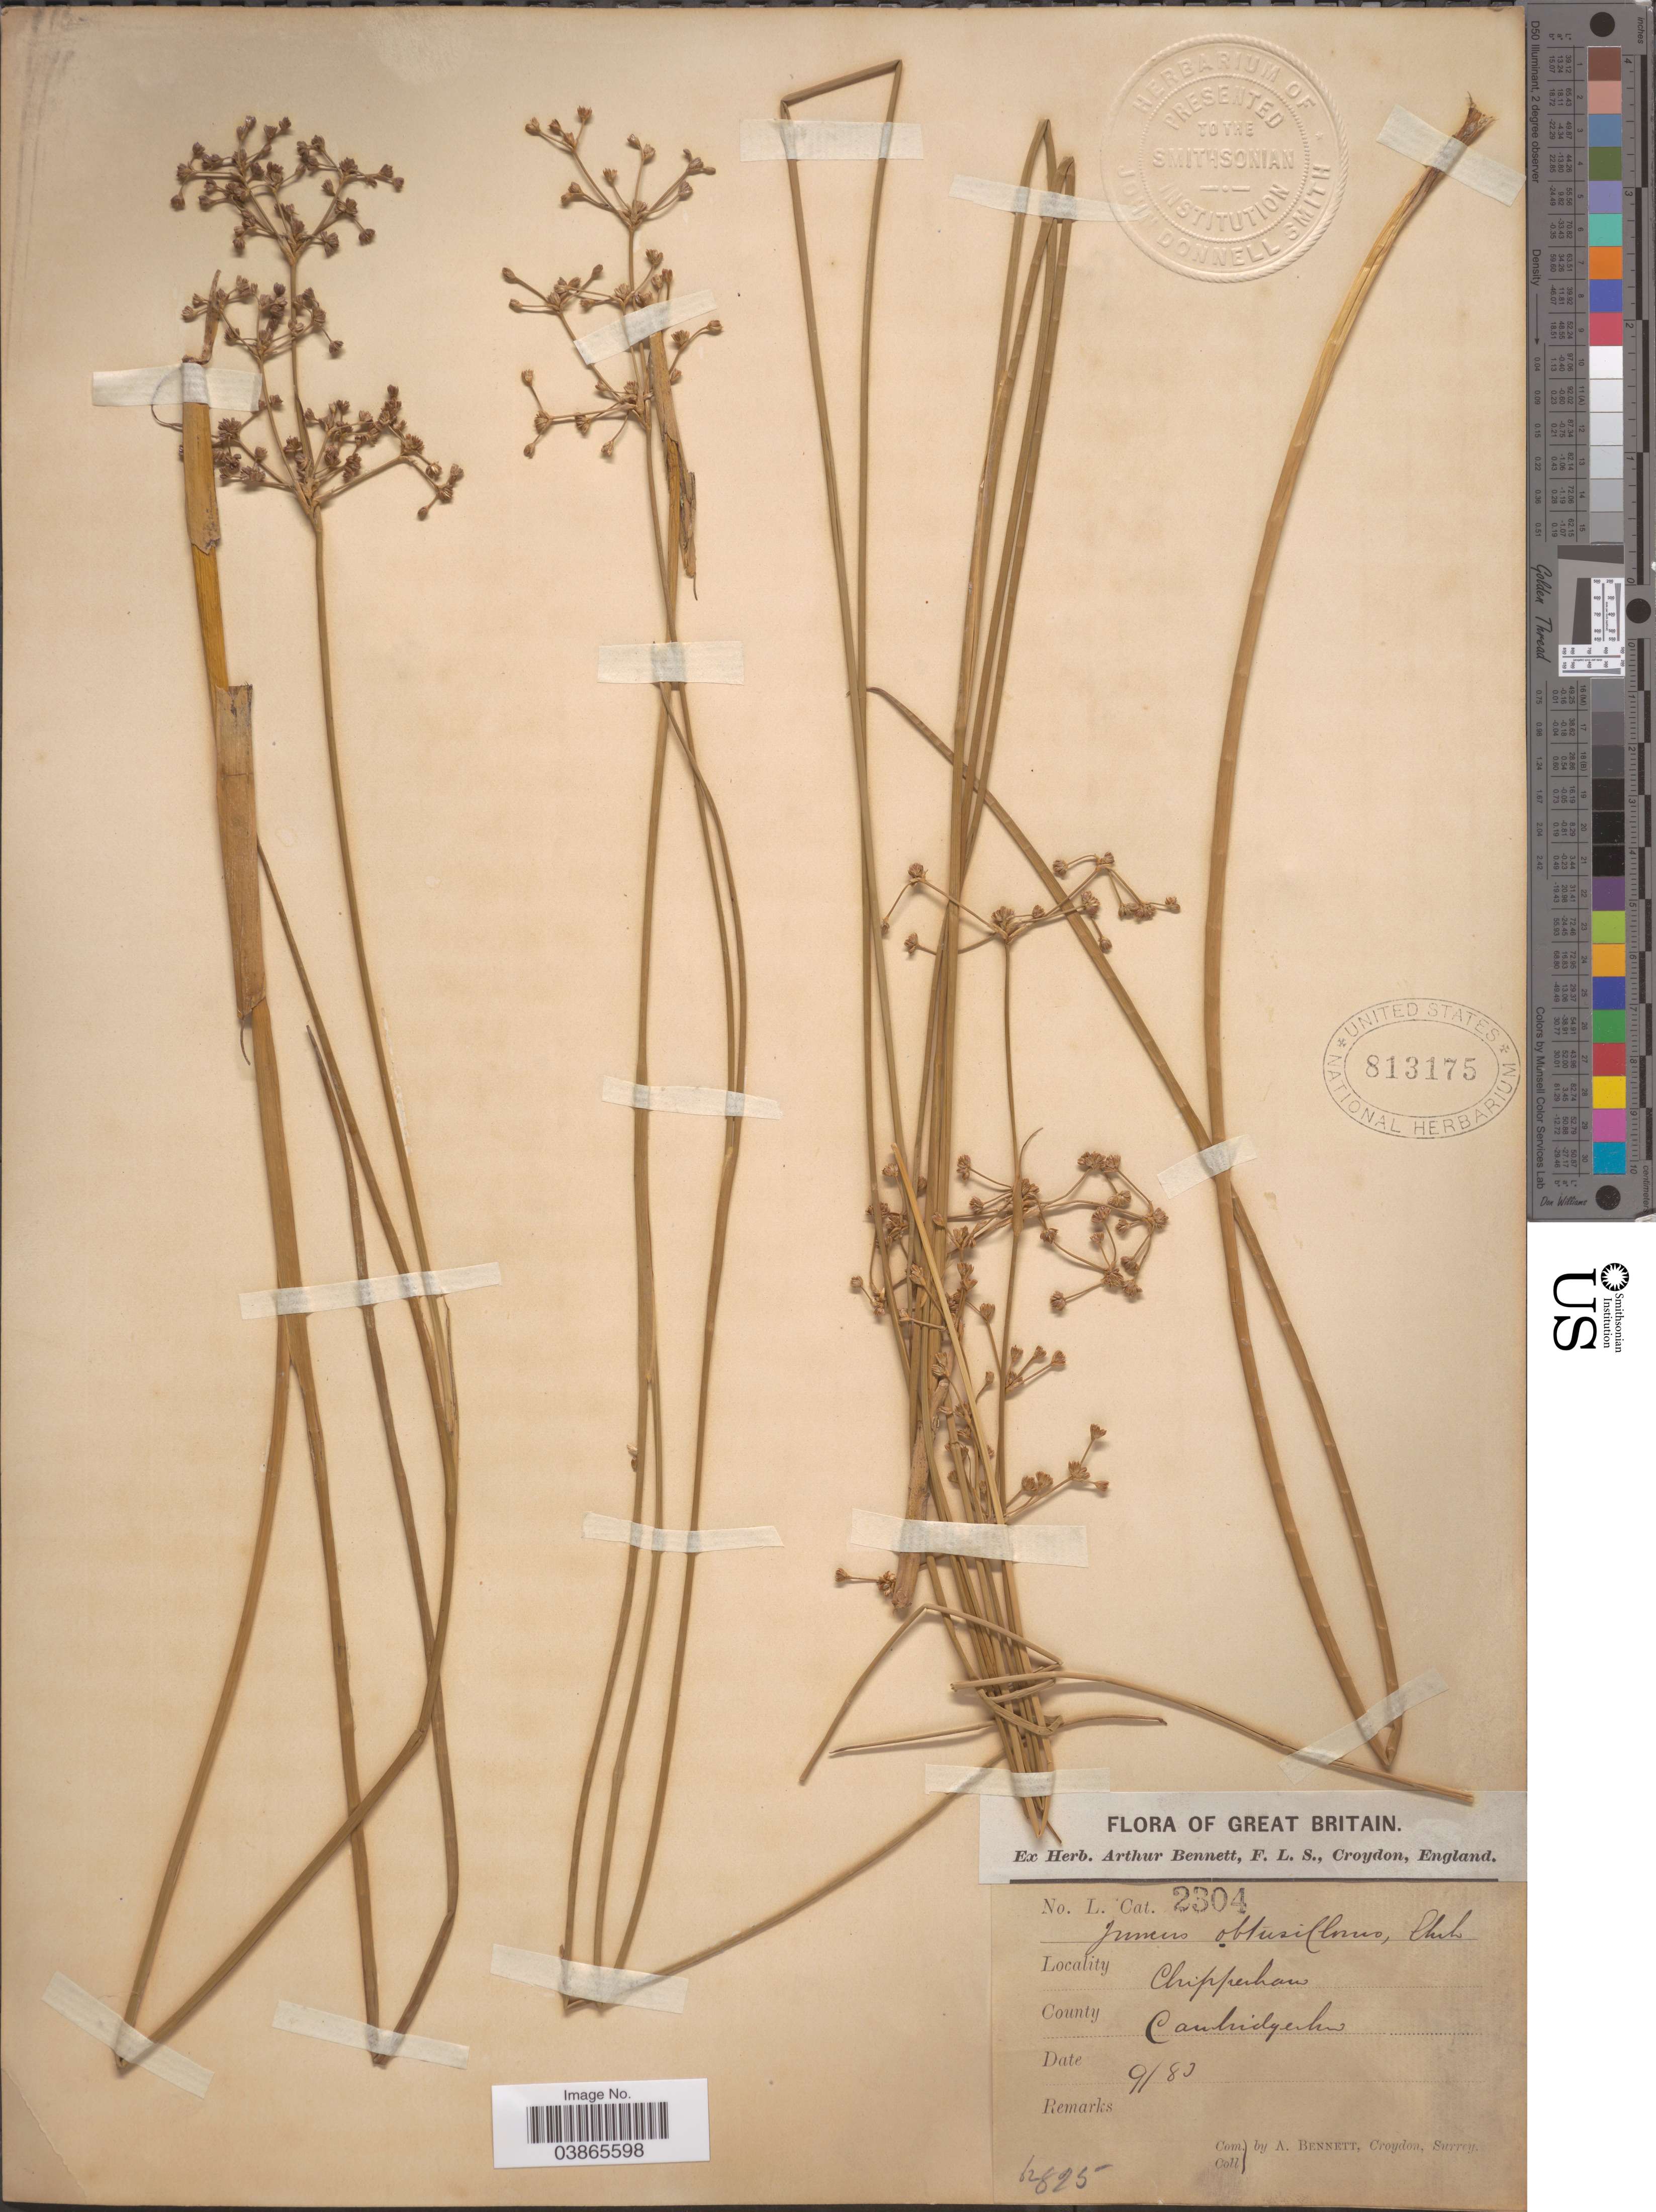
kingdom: Plantae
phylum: Tracheophyta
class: Liliopsida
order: Poales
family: Juncaceae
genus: Juncus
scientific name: Juncus obtusiflorus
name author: Ehrh. ex Hoffm.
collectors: A. Bennett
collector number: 2304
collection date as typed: Transcribed d/m/y: /9/83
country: United Kingdom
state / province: England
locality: Great Britain. Chippenham. County Cambridgeshire.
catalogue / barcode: US 813175